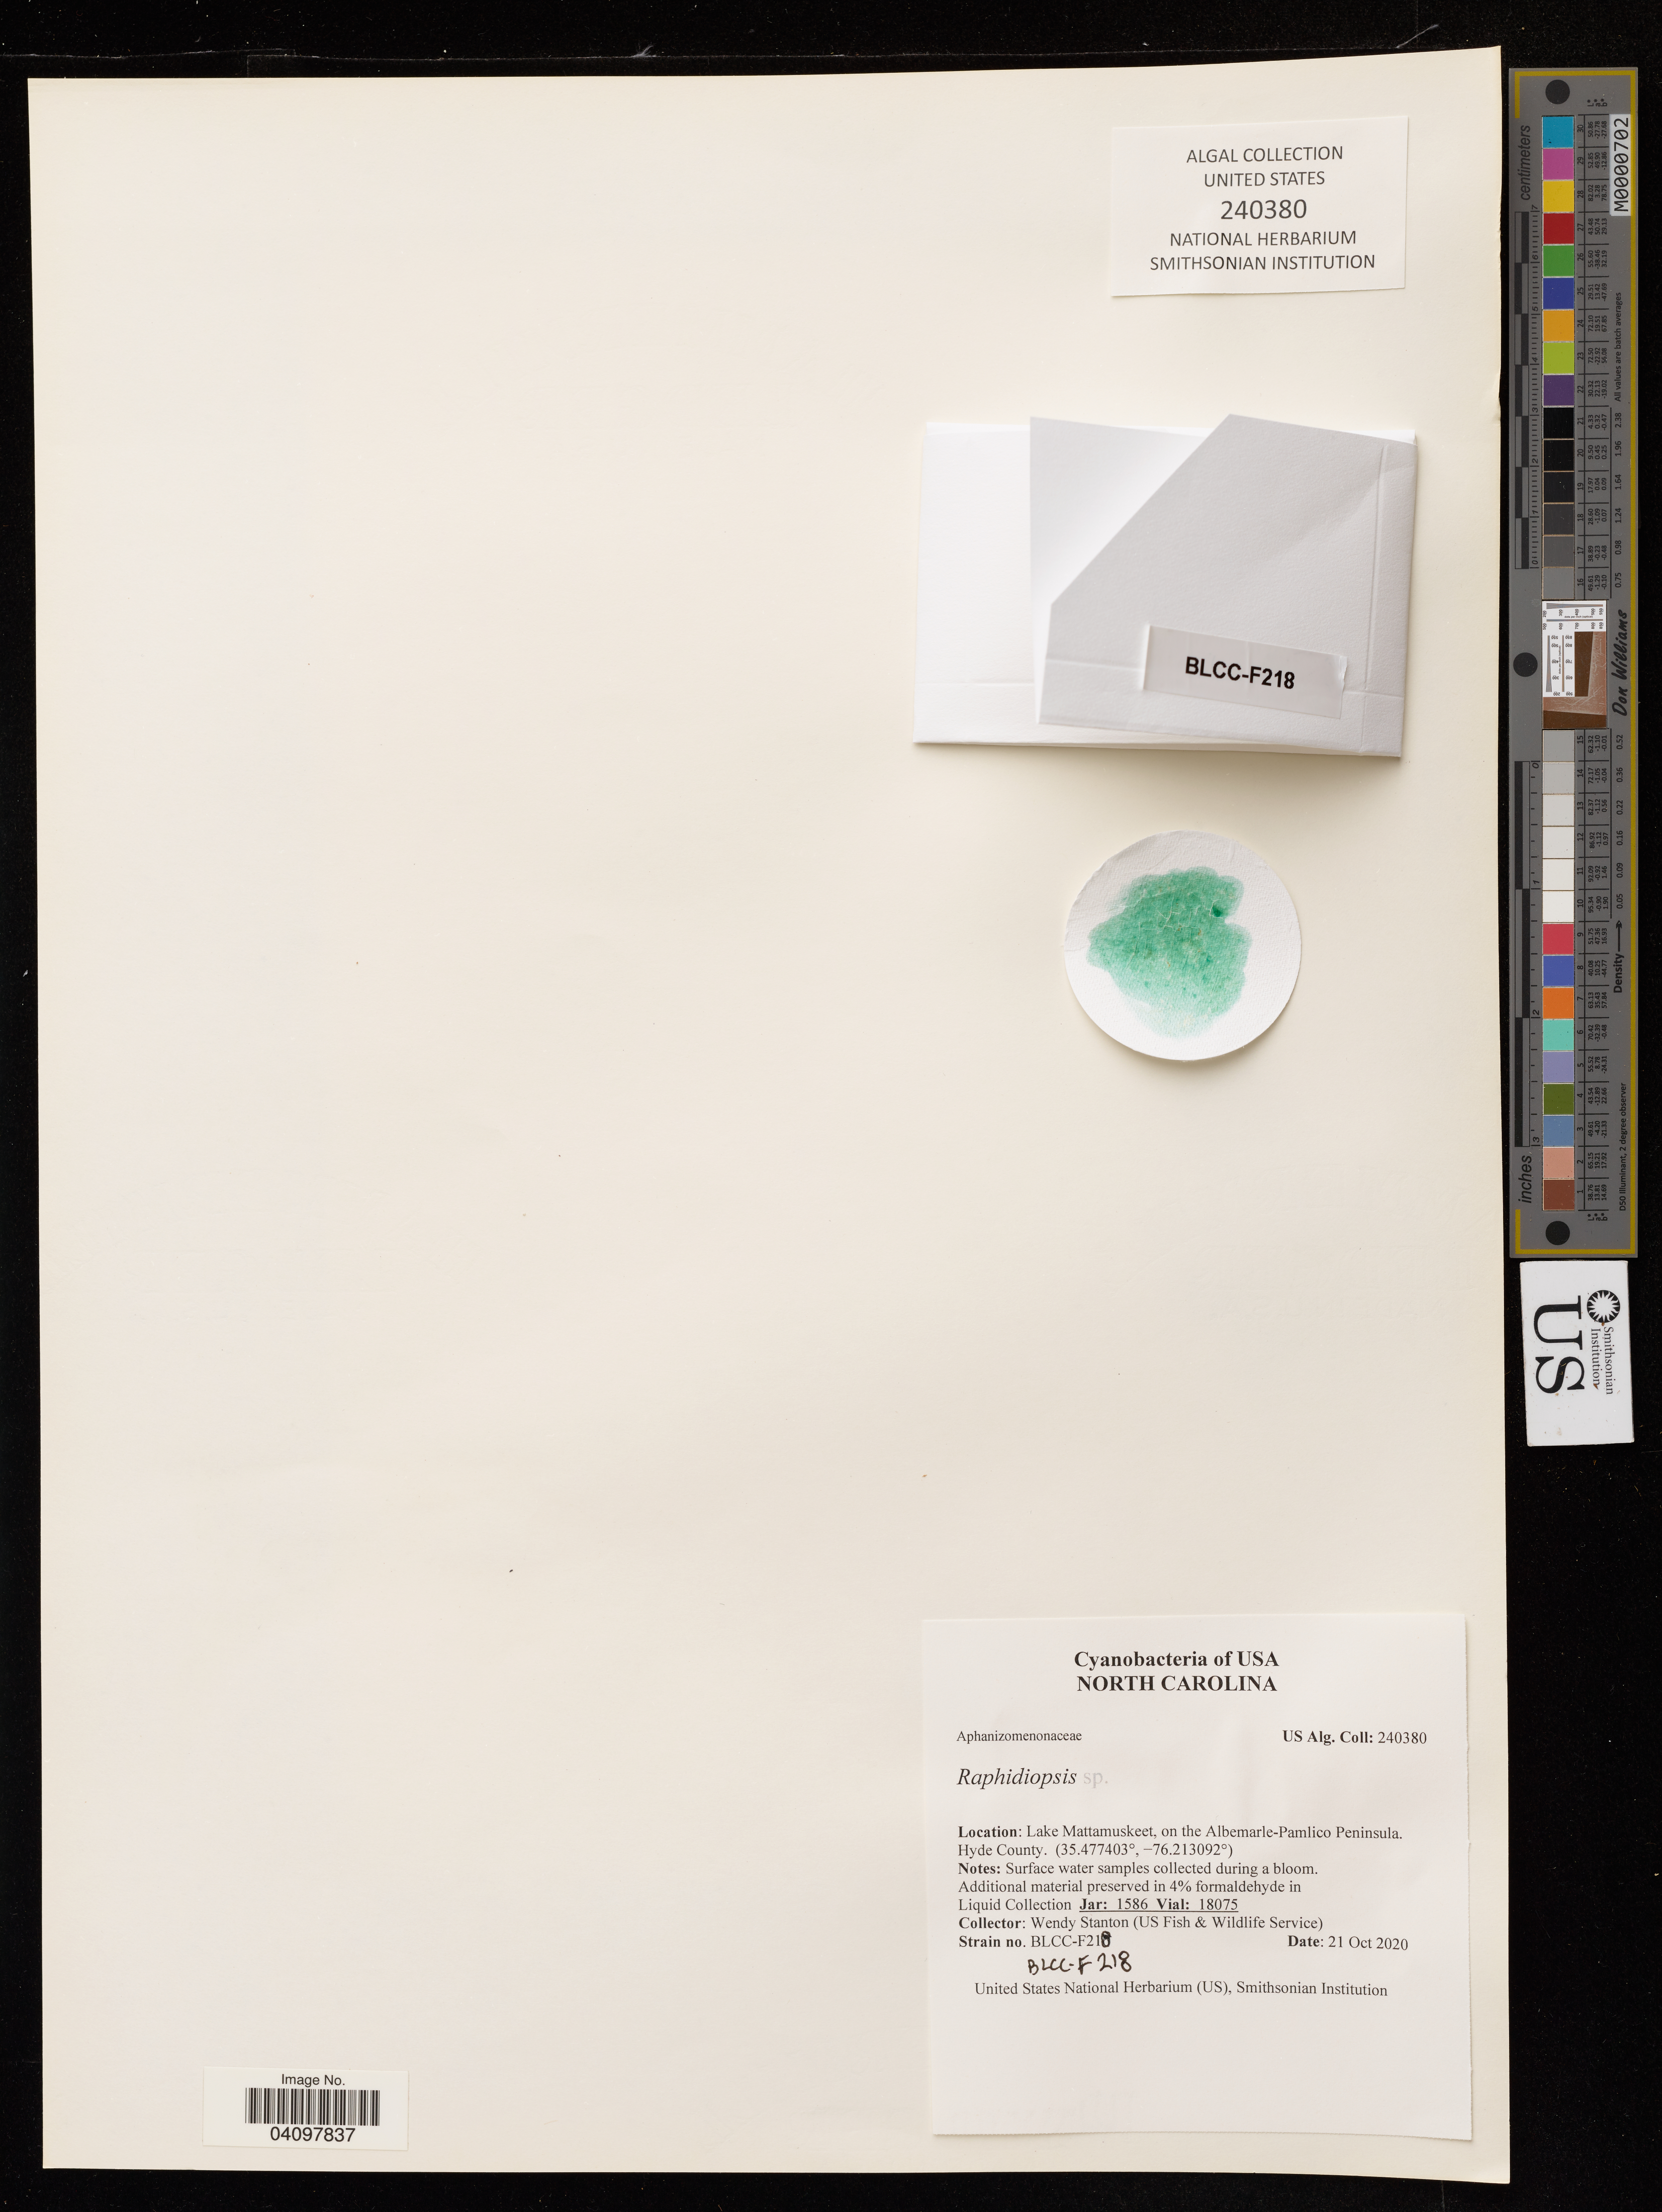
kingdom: Bacteria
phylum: Cyanobacteria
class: Cyanobacteriia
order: Cyanobacteriales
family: Nostocaceae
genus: Raphidiopsis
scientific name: Raphidiopsis sp.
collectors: Wendy Station (US Fish & Wildlife Service)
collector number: BLCC-F21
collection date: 2020-10-21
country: United States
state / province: North Carolina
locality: USA, North Carolina. Lake Mattamuskeet, on the Albemarle-Pamlico Peninsula. Hyde County.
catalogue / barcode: US 240380